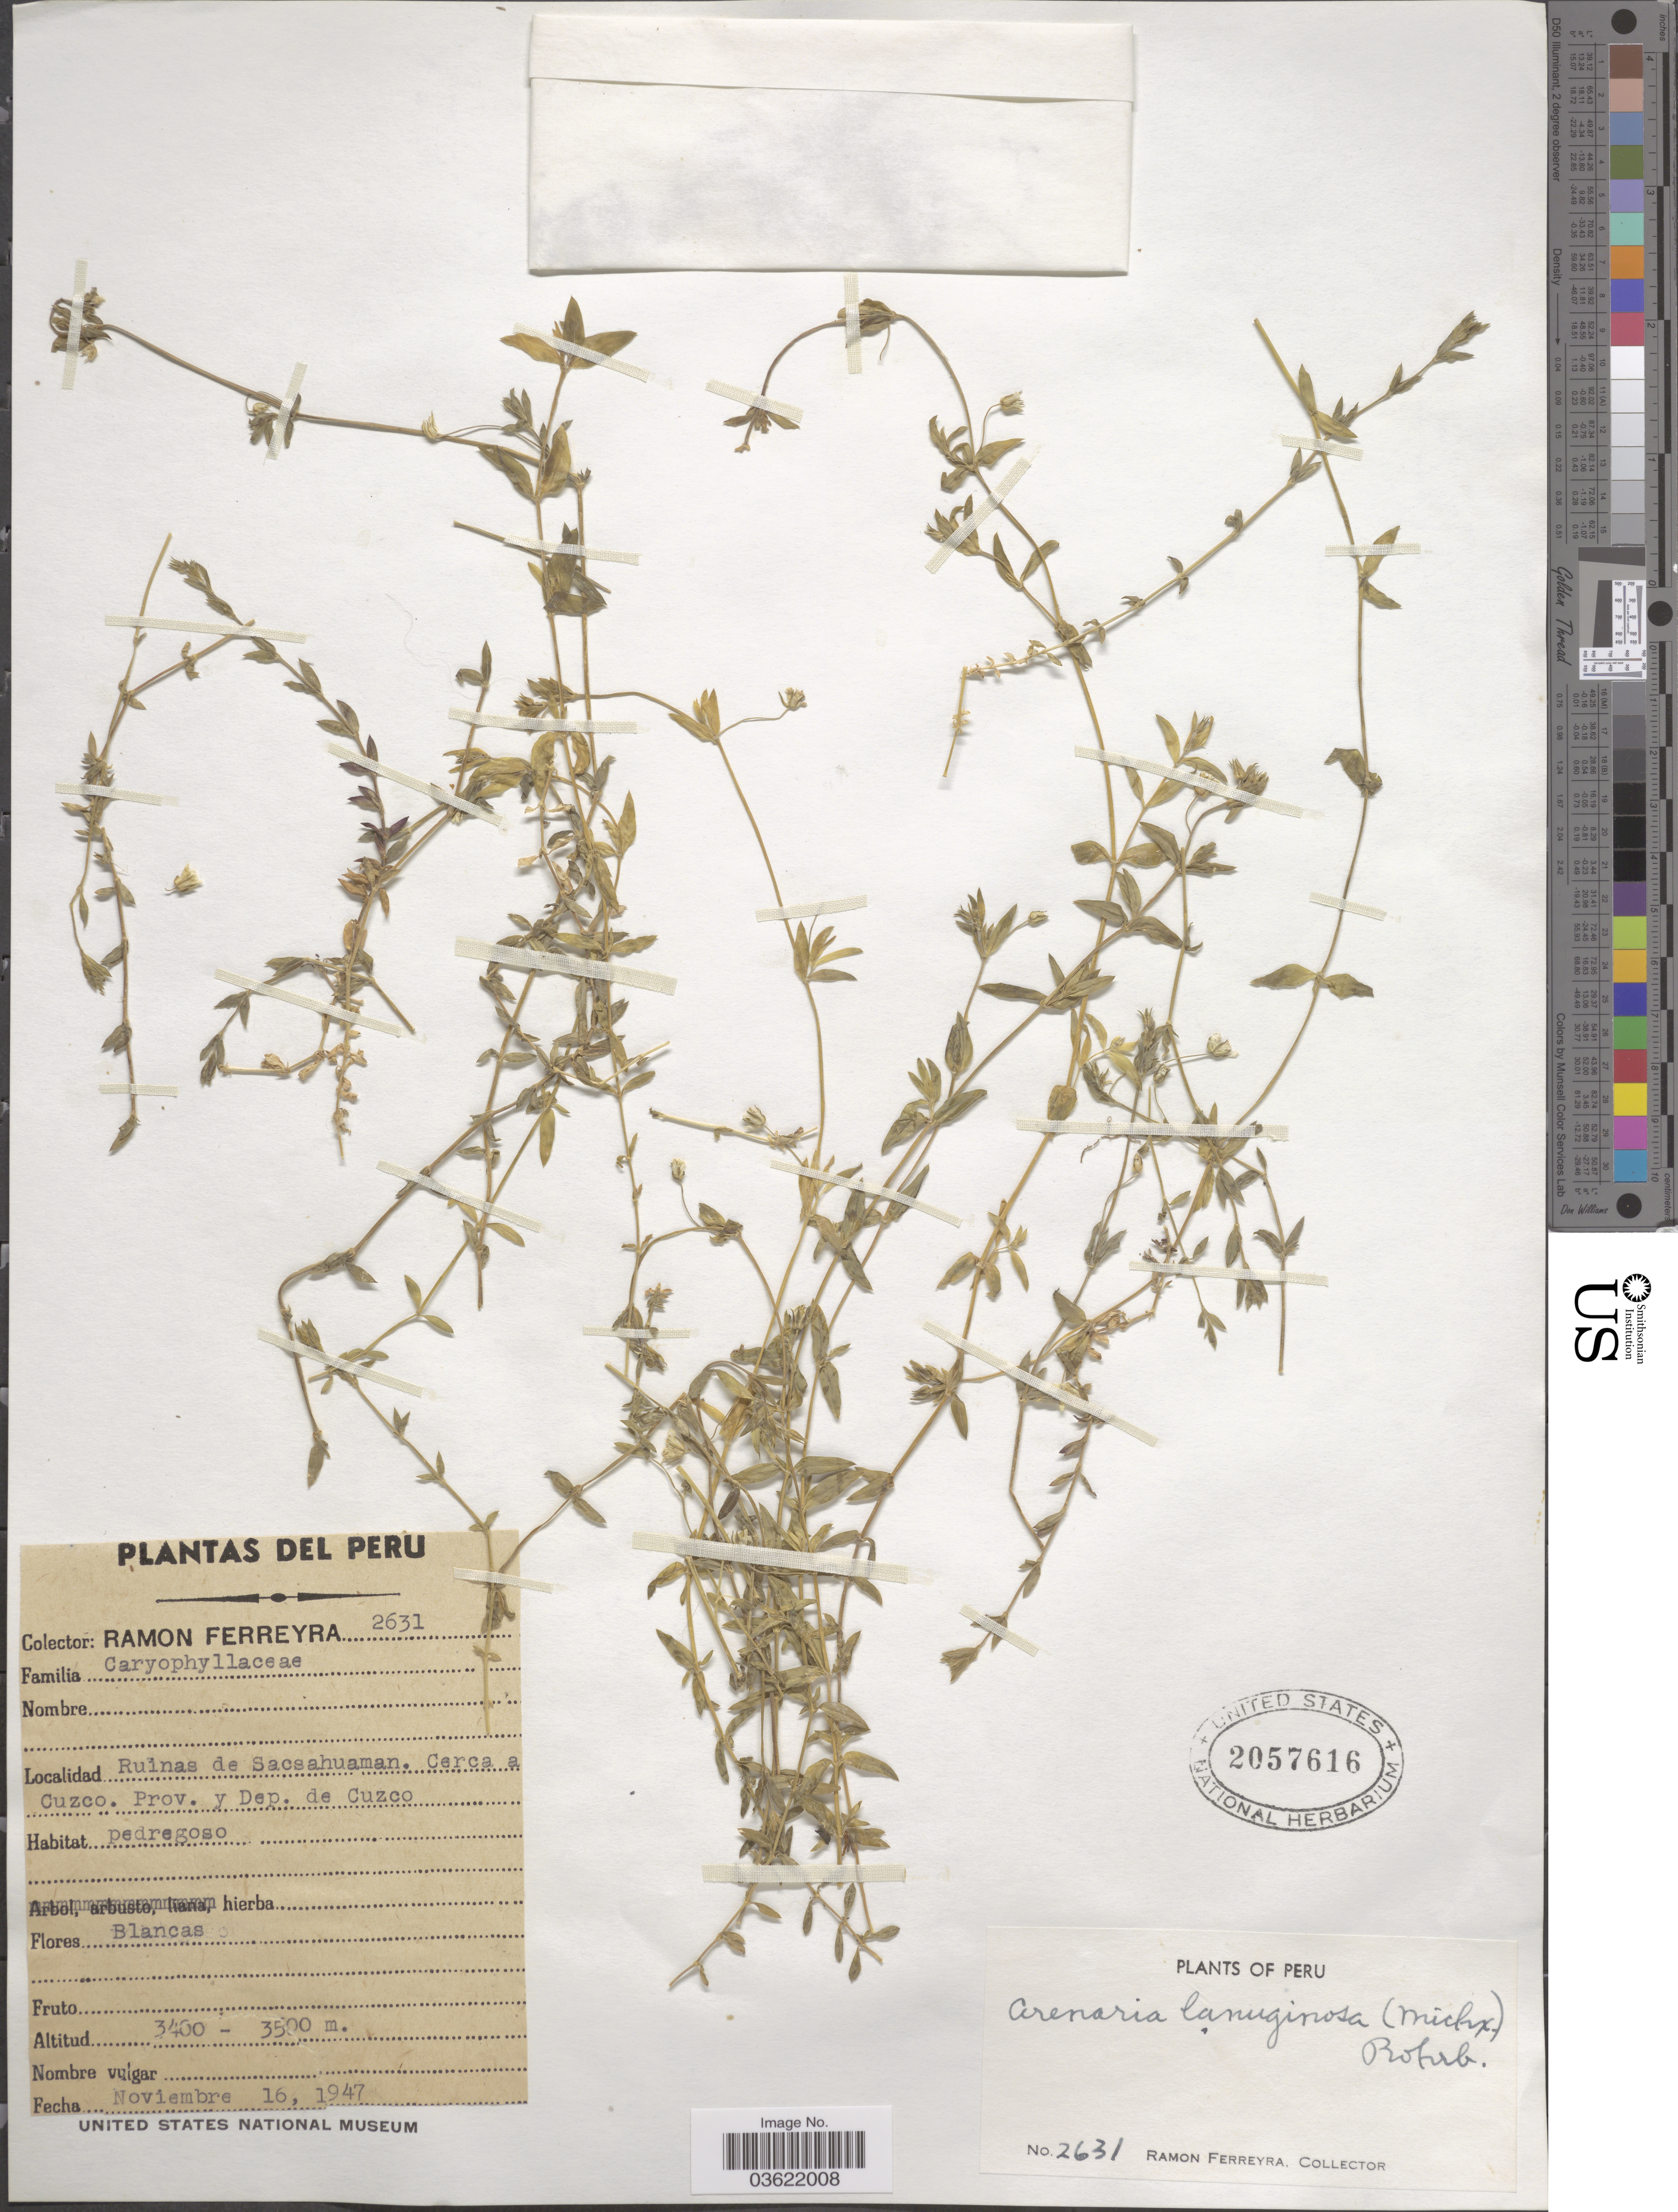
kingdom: Plantae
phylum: Tracheophyta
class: Magnoliopsida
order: Caryophyllales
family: Caryophyllaceae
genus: Arenaria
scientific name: Arenaria lanuginosa var. megalantha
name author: Rohrb.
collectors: R. A. Ferreyra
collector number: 2631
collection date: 1947-11-16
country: Peru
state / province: Cusco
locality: Ruinas de Sacsahuaman. Cerca a Cuzco. Dep. de Cuzco.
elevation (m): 3400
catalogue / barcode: US 2057616